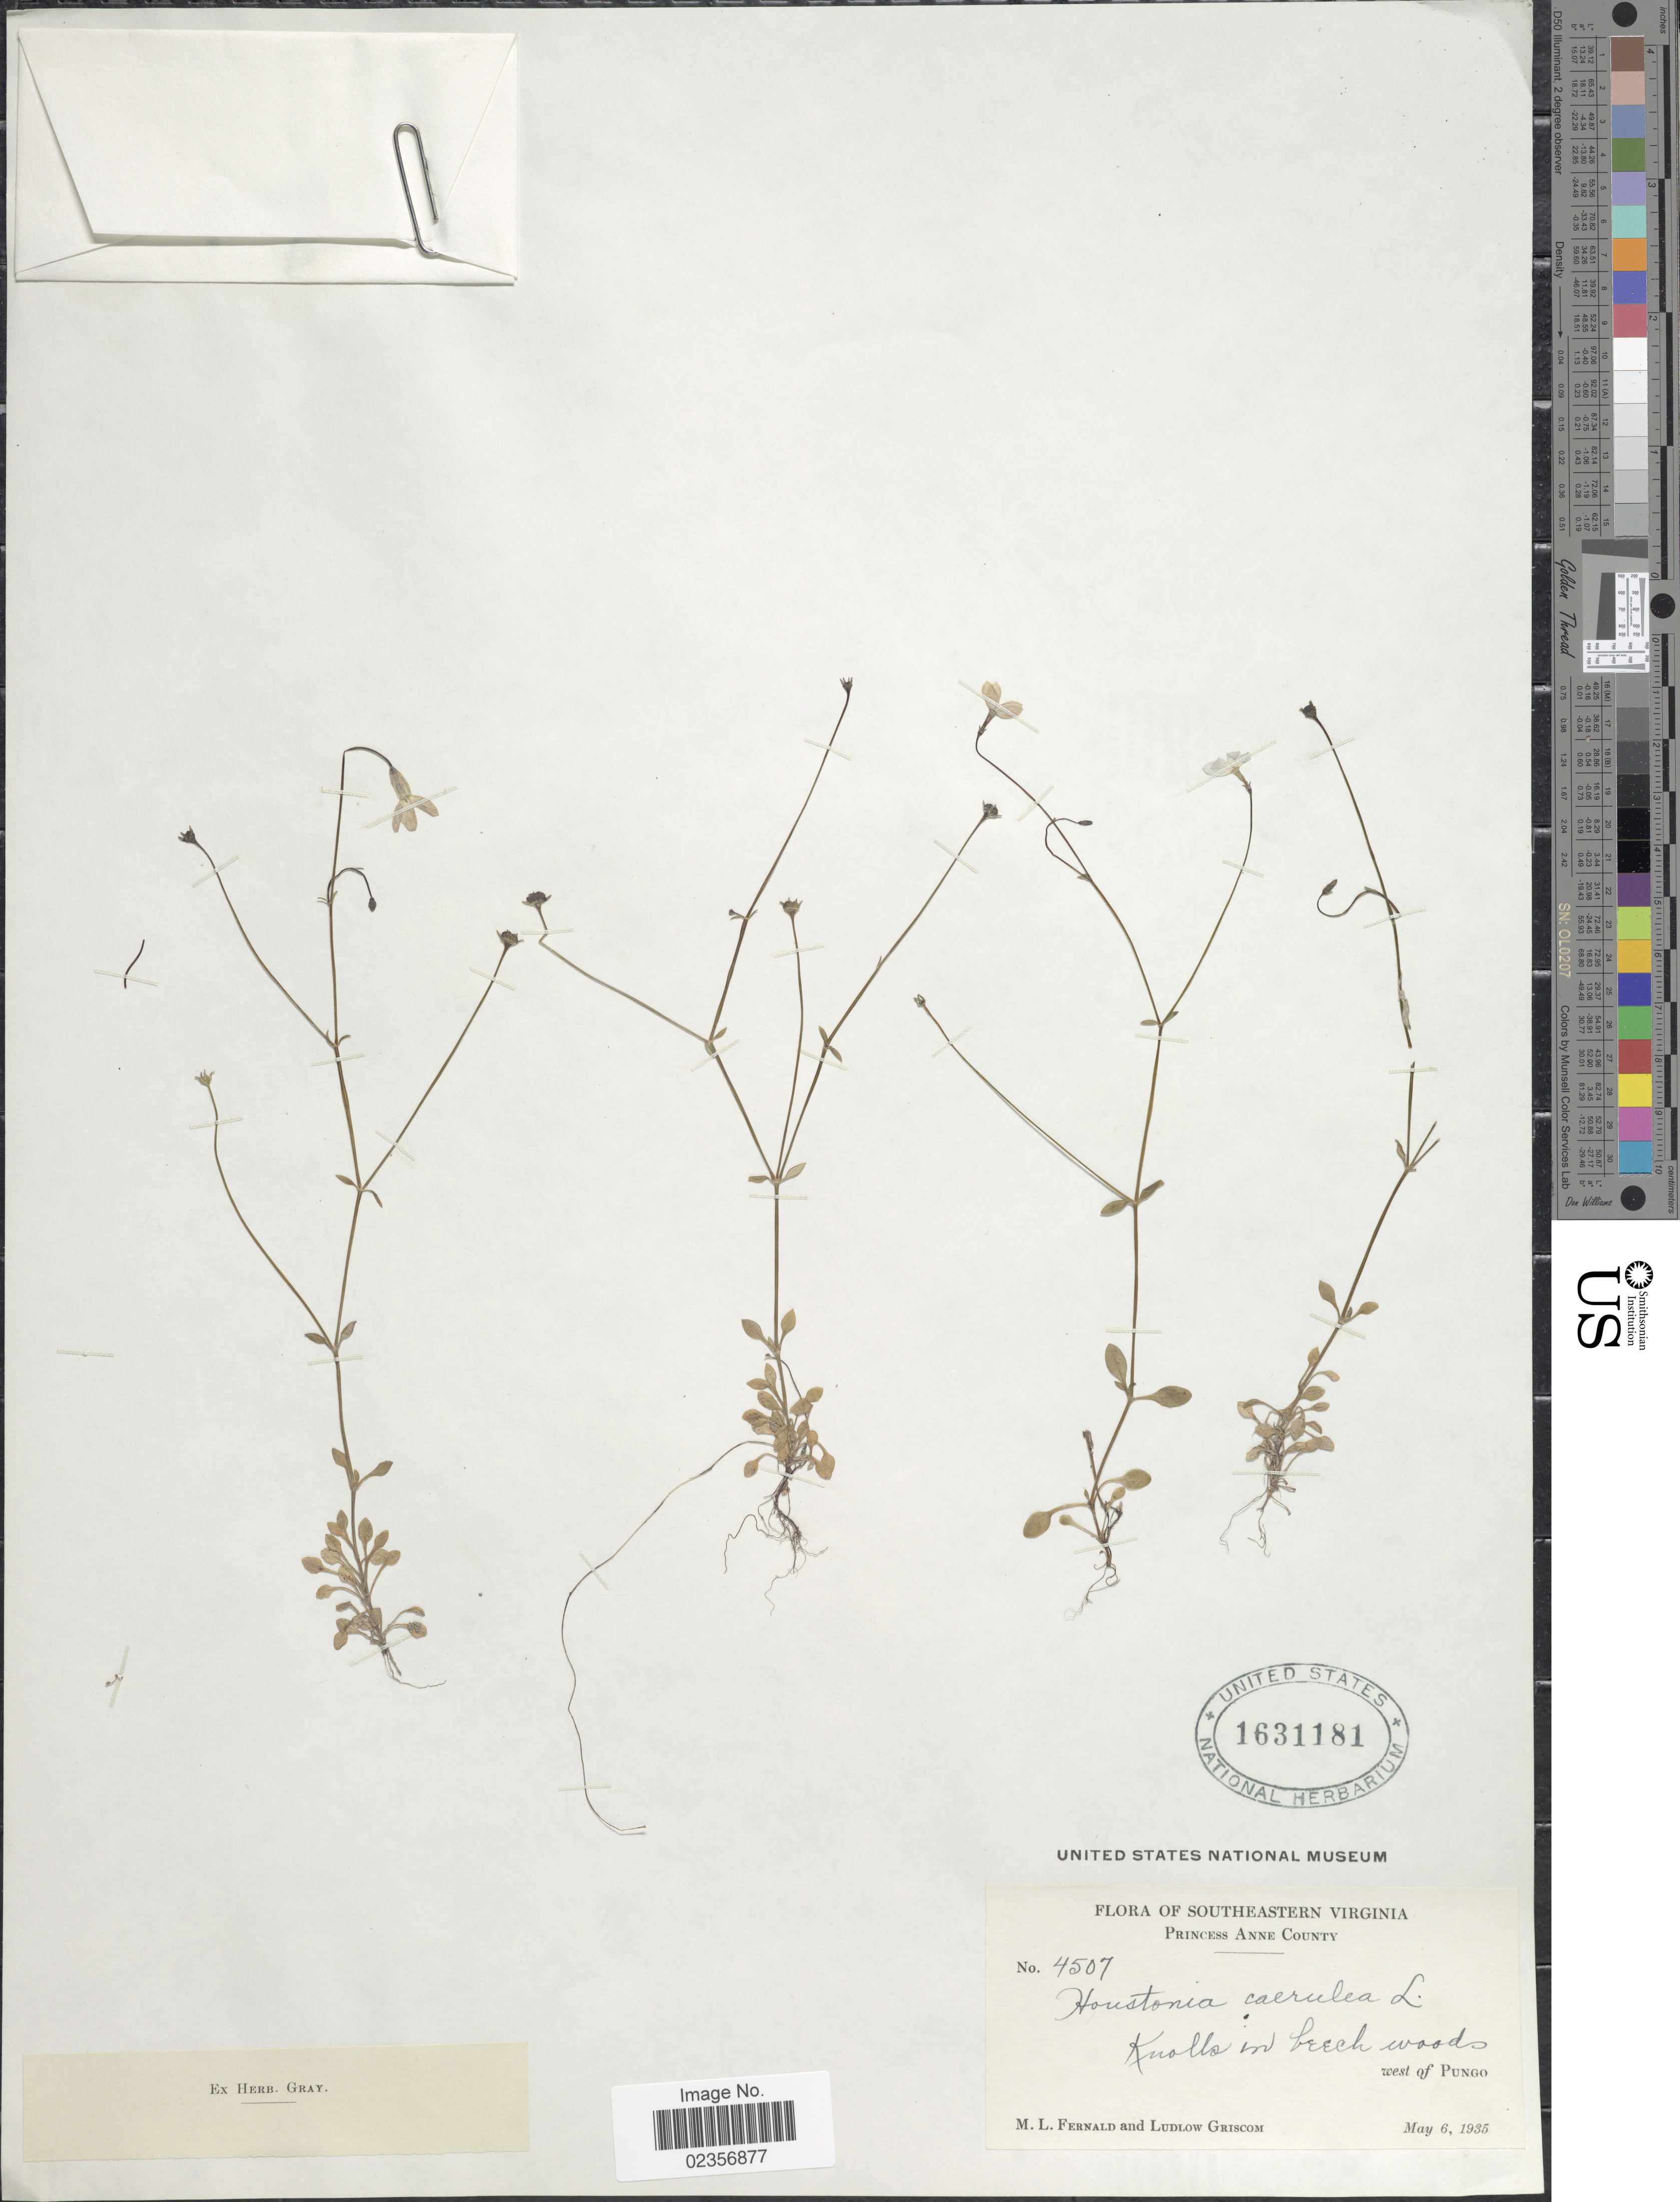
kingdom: Plantae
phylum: Tracheophyta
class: Magnoliopsida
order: Gentianales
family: Rubiaceae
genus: Houstonia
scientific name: Houstonia caerulea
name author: L.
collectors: M. L. Fernald & L. Griscom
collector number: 4507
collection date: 1935-05-06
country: United States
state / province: Virginia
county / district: City of Virginia Beach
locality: Southeastern Virginia, Princess Anne (=historic county name) County, Knolls in beech woods, west of Pungo.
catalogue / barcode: US 1631181